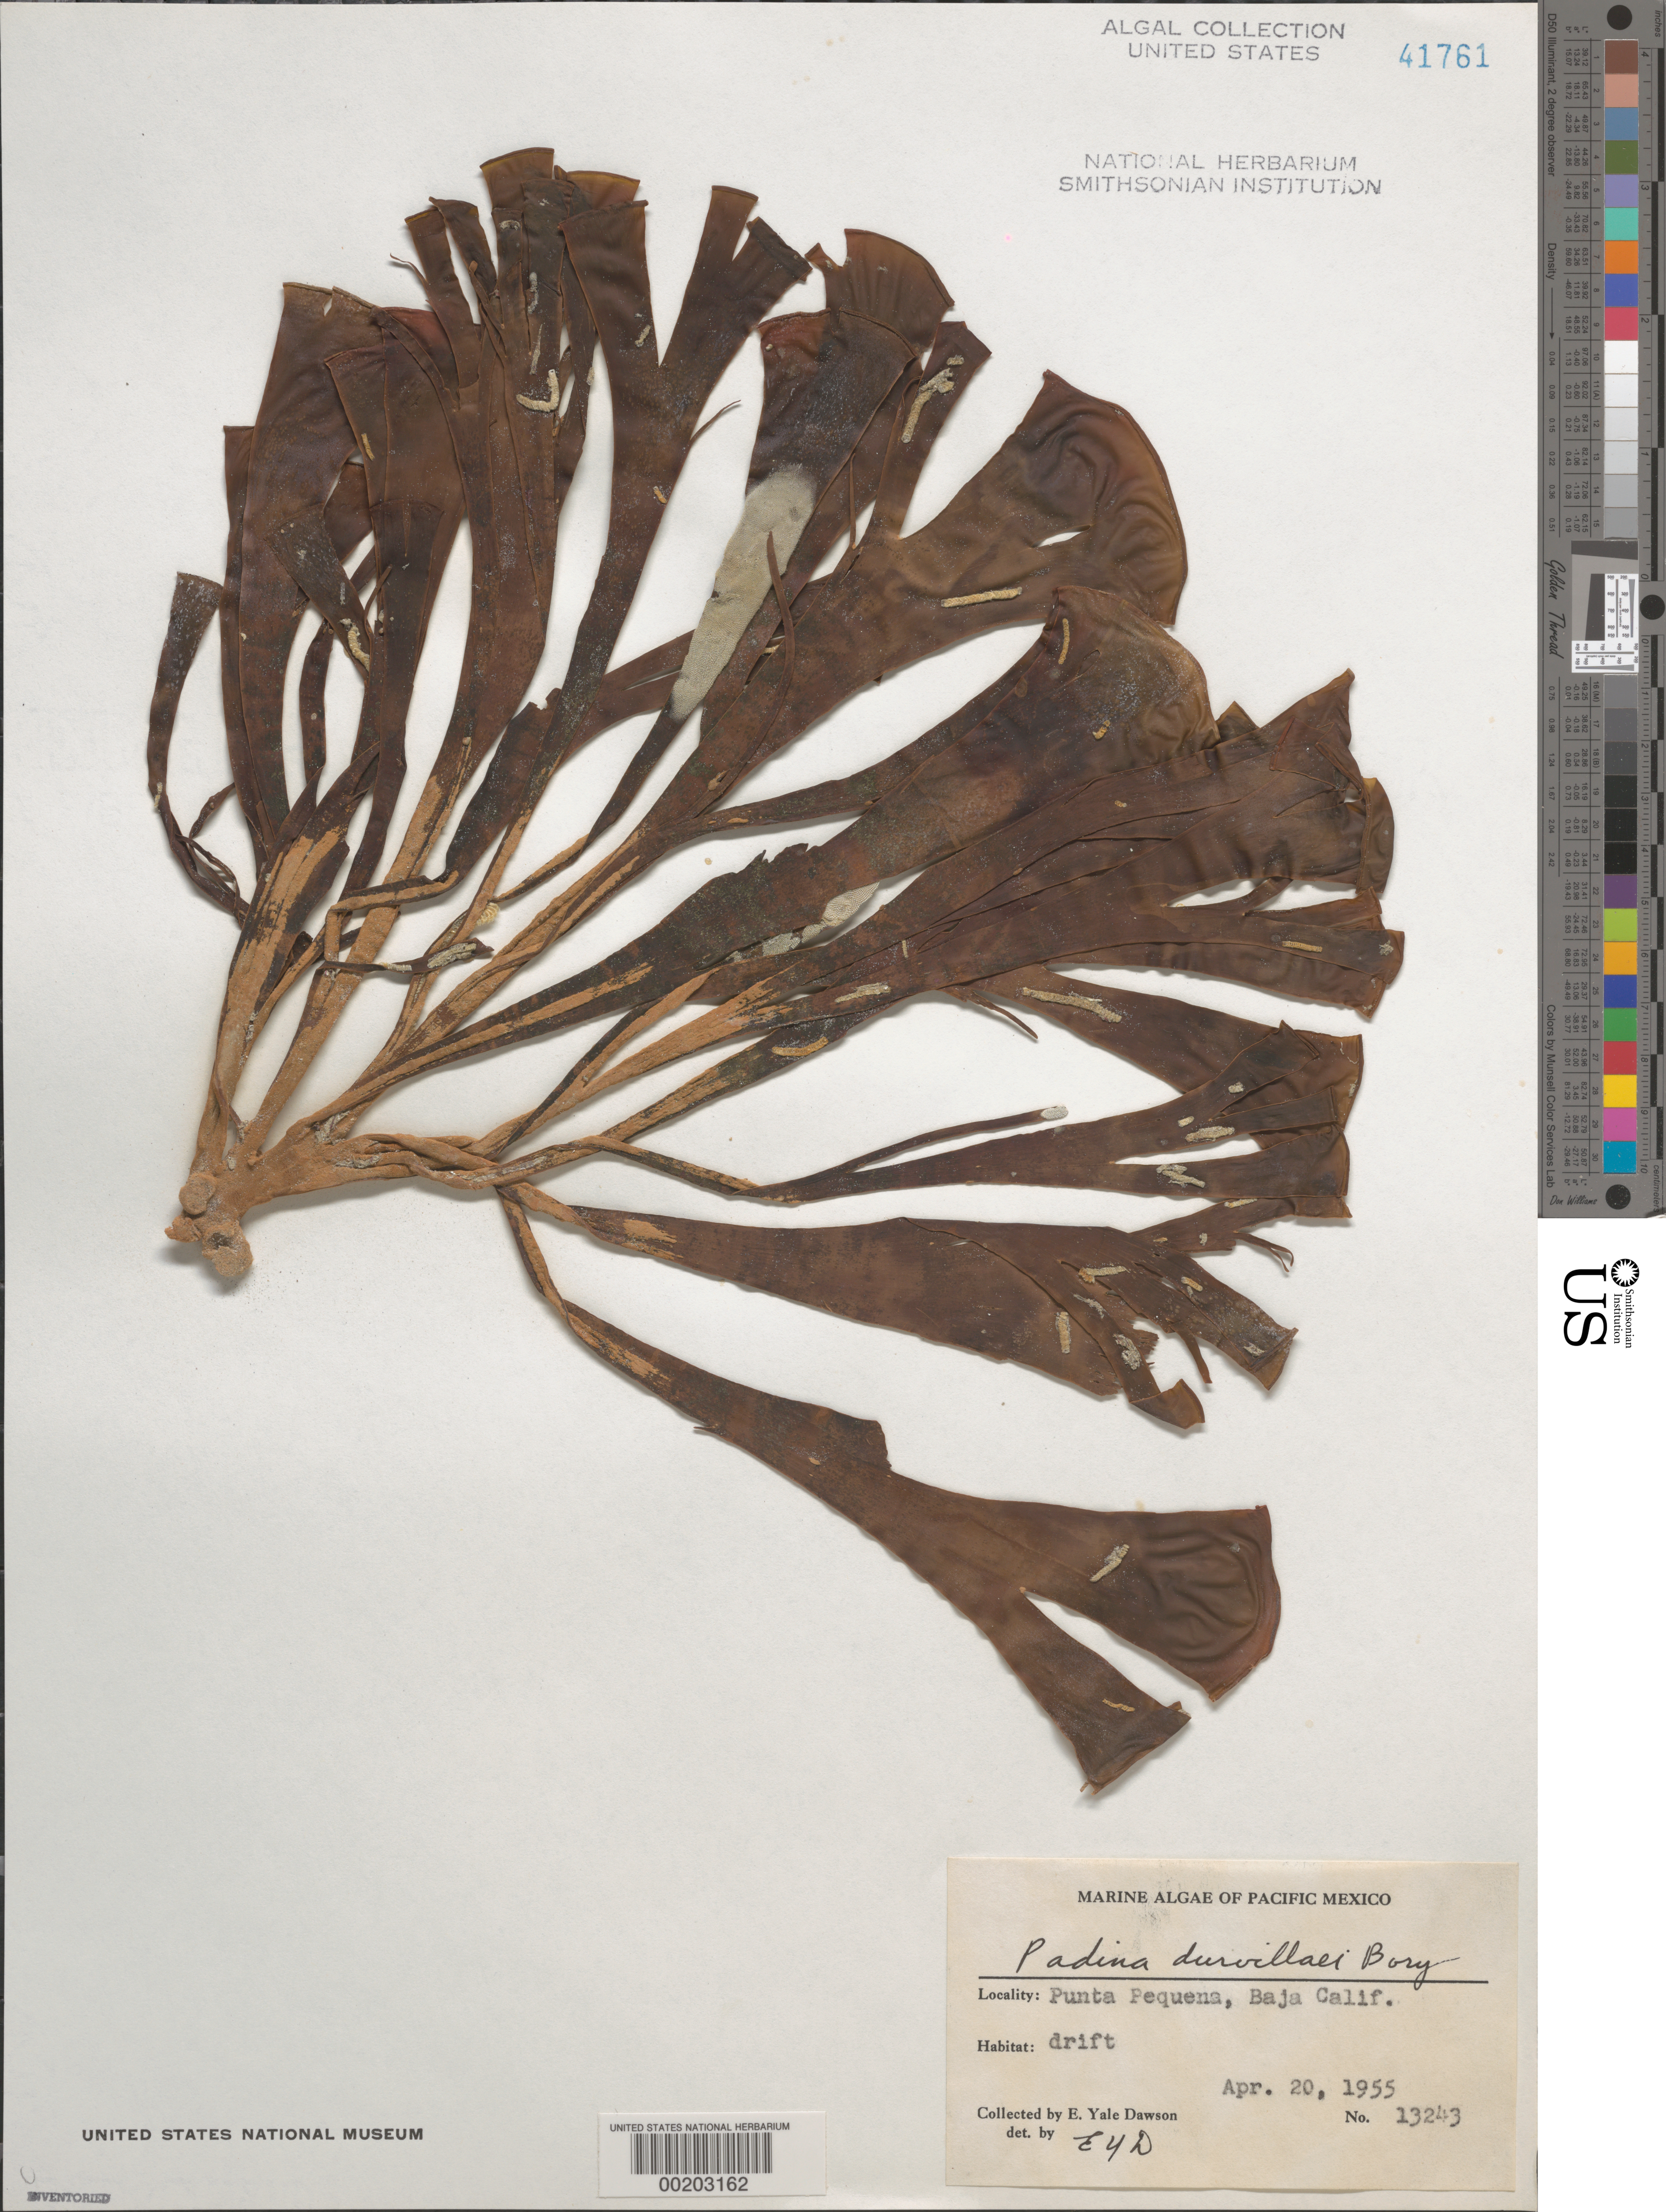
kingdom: Chromista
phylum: Ochrophyta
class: Phaeophyceae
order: Dictyotales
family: Dictyotaceae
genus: Padina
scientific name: Padina durvillaei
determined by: Dawson, E. Y.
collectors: E. Y. Dawson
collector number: EYD 13243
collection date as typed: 20 Apr 1955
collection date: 1955-04-20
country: Mexico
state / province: Baja California Sur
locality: Punta Pequena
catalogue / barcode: US 41761